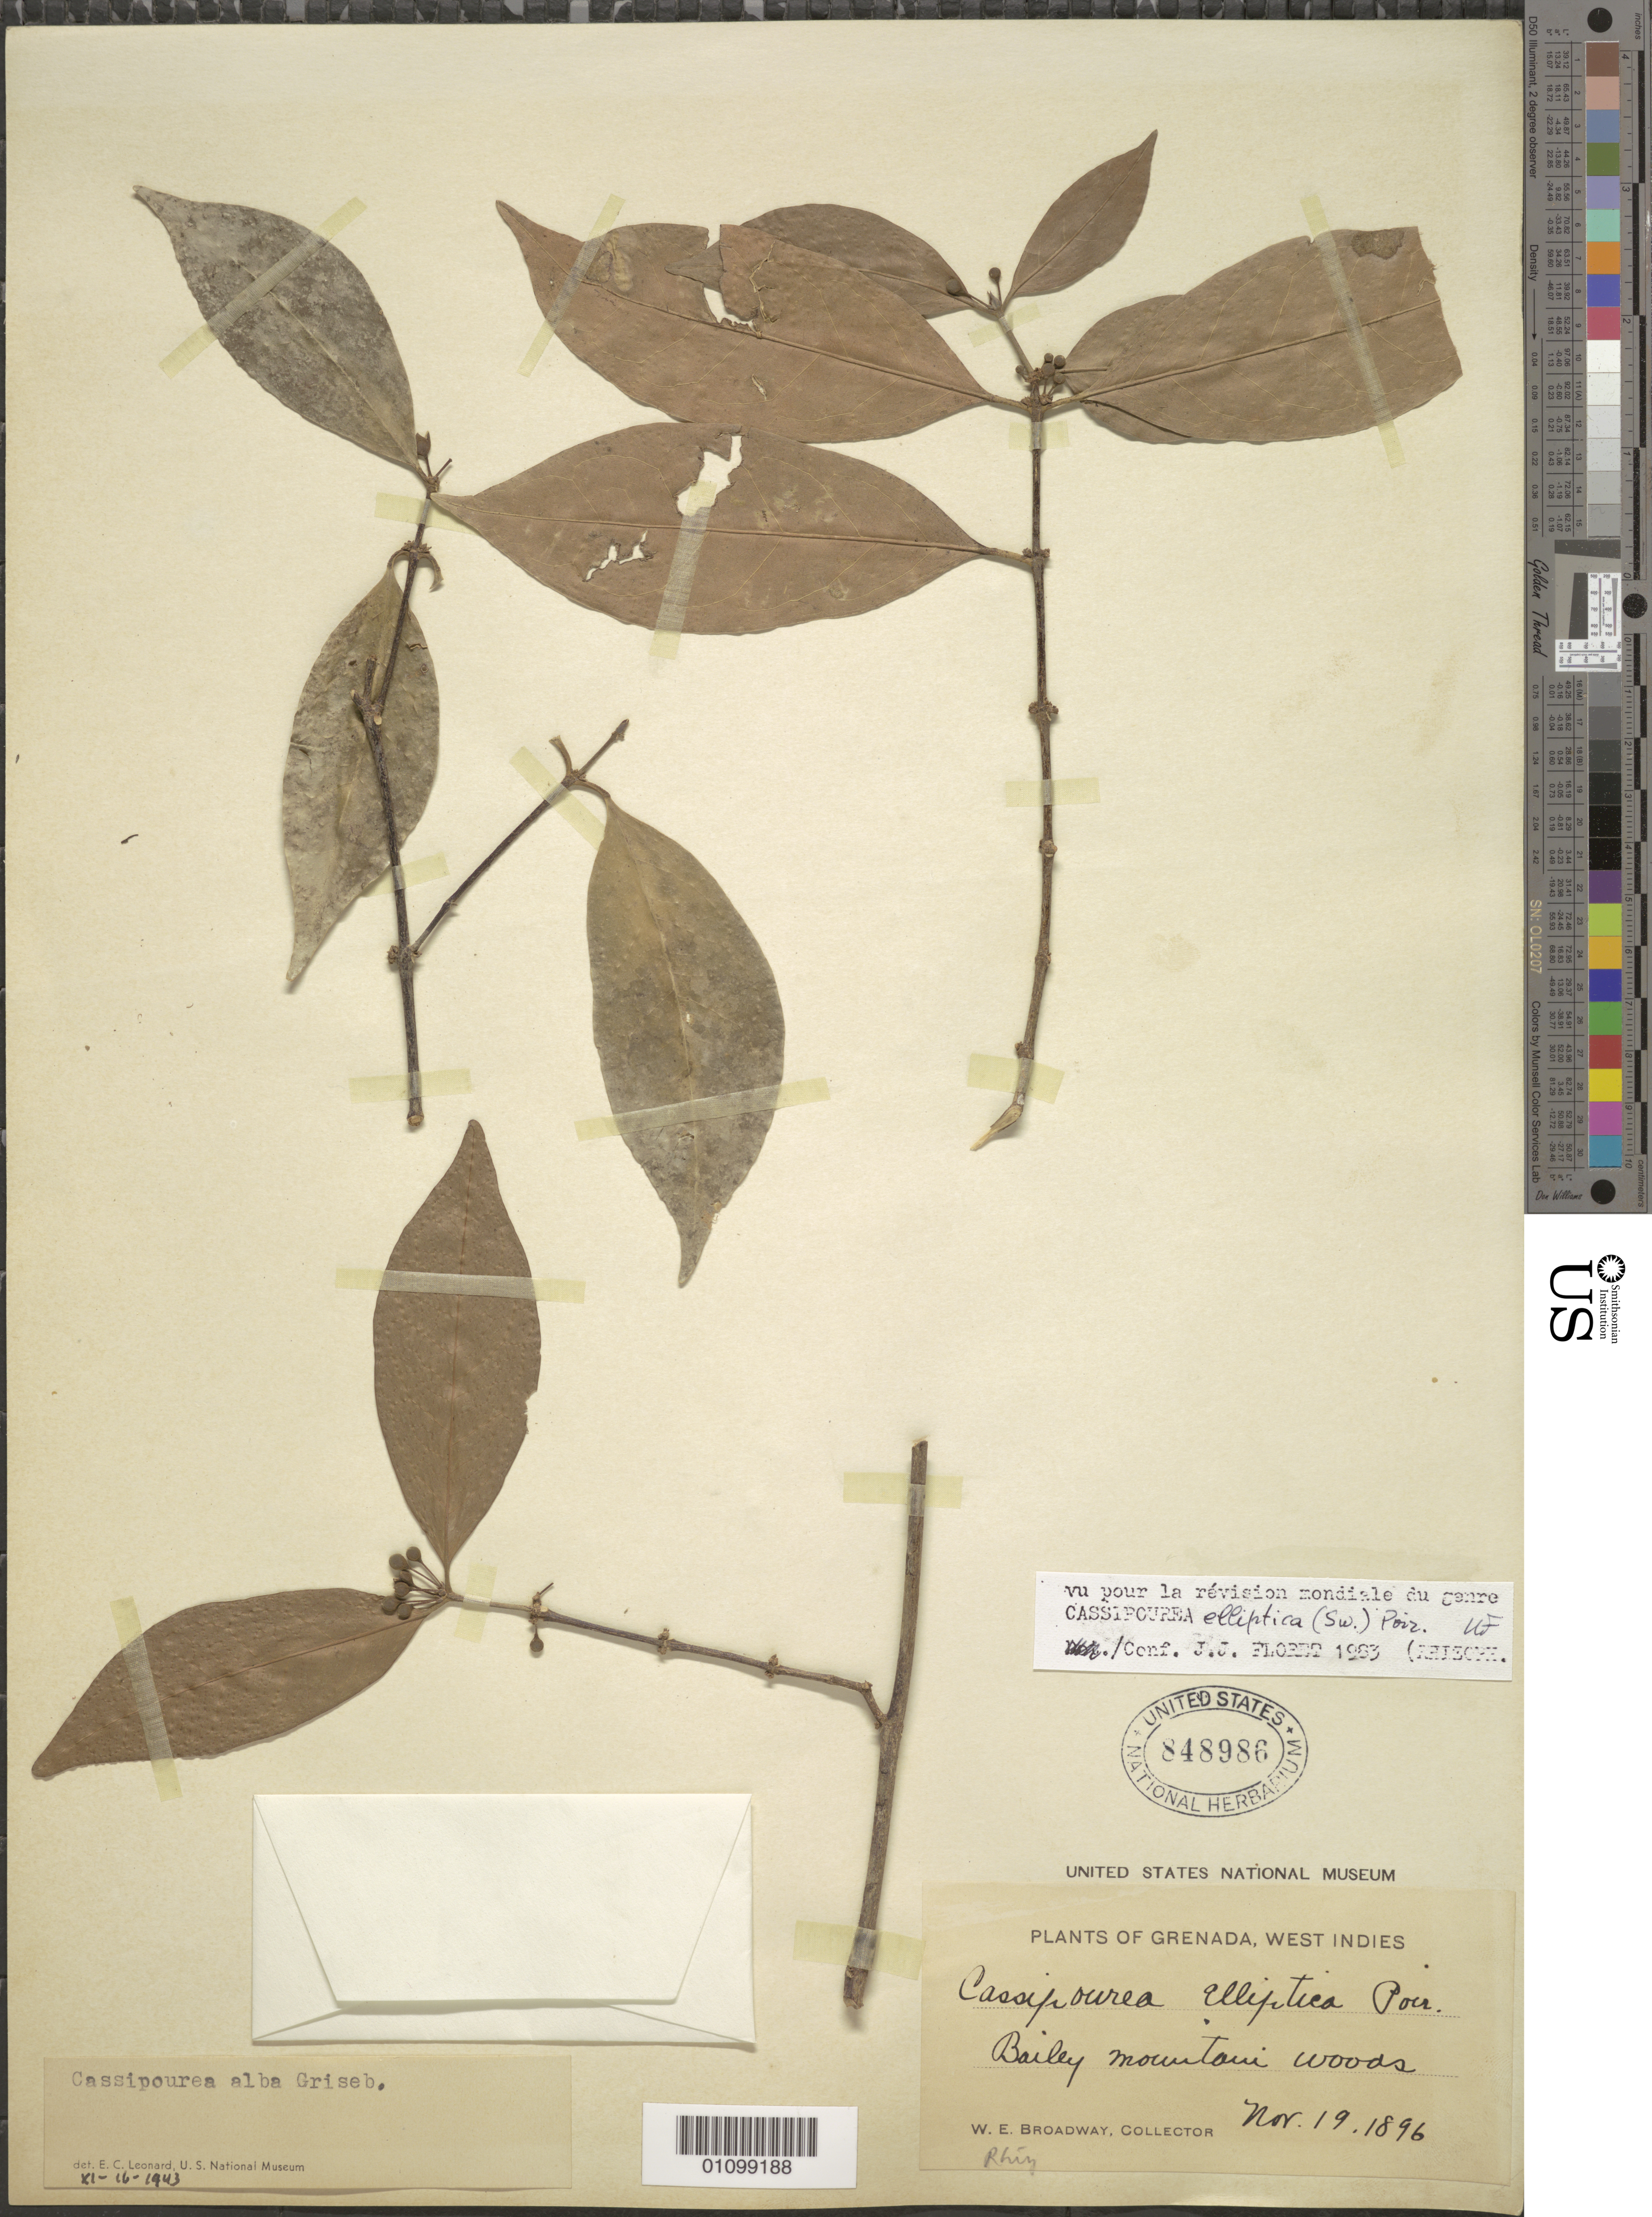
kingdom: Plantae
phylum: Tracheophyta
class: Magnoliopsida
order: Malpighiales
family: Rhizophoraceae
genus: Cassipourea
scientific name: Cassipourea guianensis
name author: Aubl.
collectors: W. E. Broadway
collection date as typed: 19 Nov 1896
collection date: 1896-11-19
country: Grenada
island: Grenada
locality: Bailey mountain woods.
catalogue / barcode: US 848986